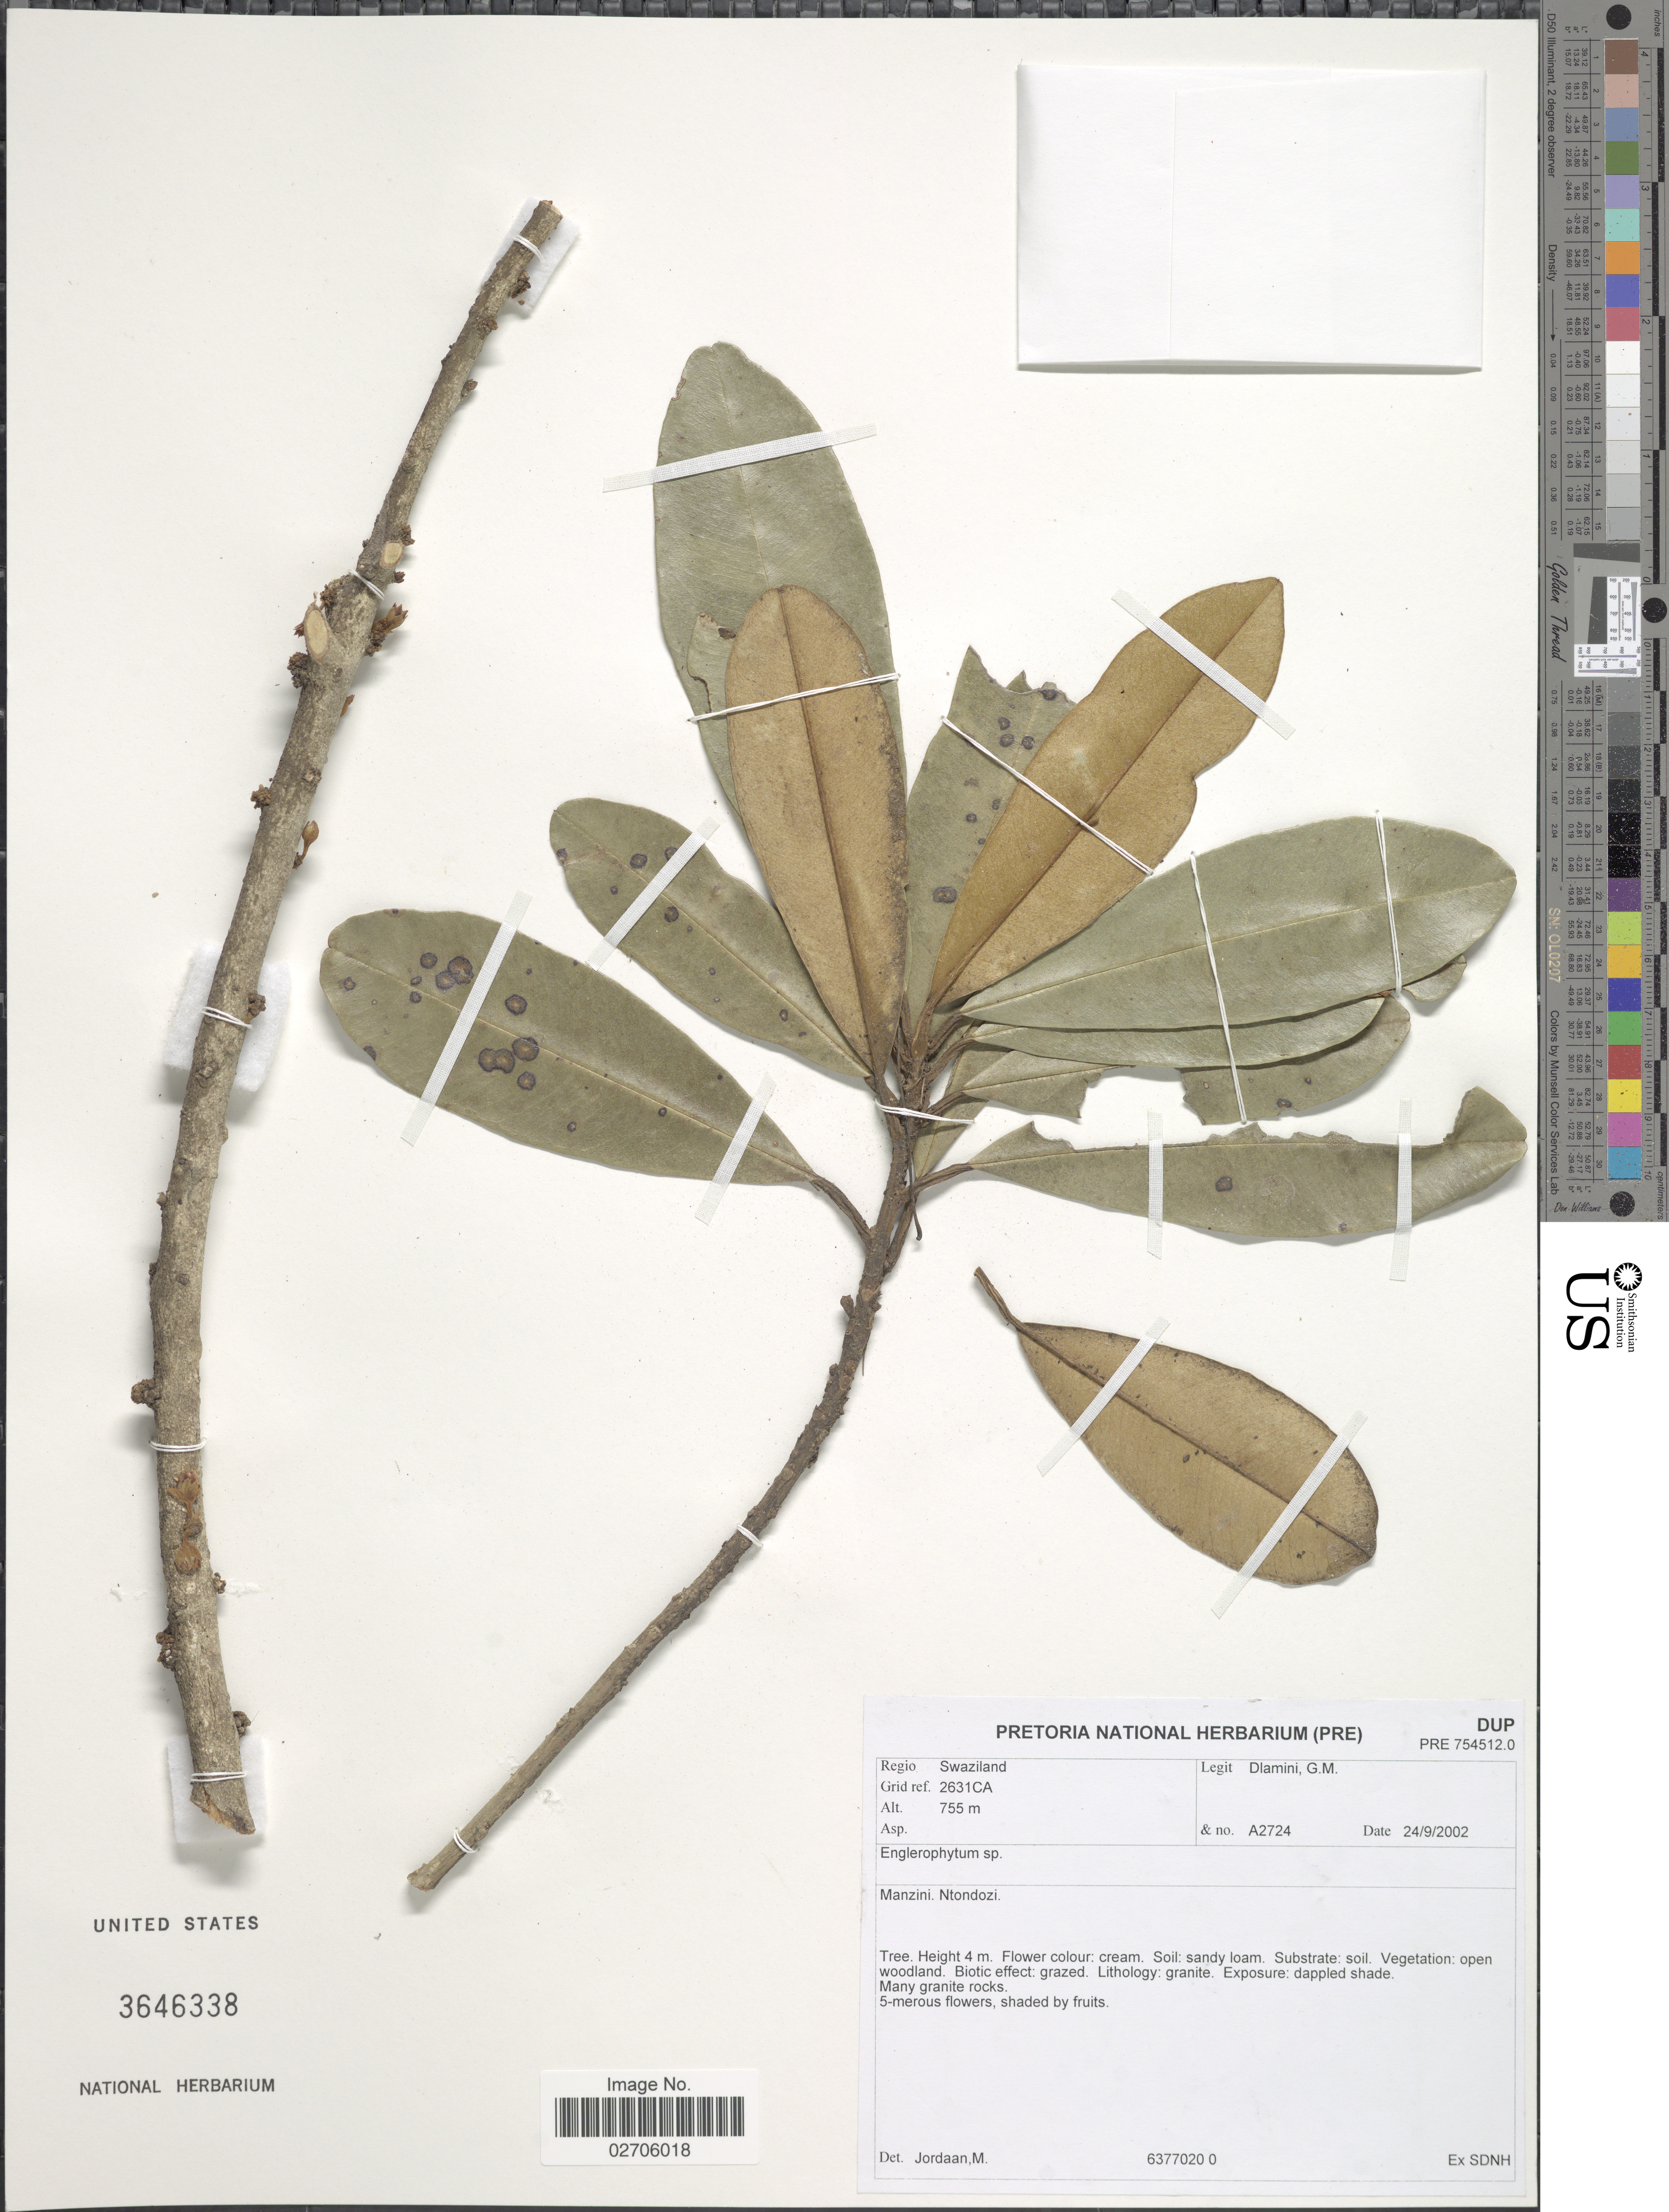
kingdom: Plantae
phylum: Tracheophyta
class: Magnoliopsida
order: Ericales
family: Sapotaceae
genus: Englerophytum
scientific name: Englerophytum sp.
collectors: G. Dlamini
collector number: A2724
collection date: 2002-09-24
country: Eswatini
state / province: Manzini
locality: Ntondozi.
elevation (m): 755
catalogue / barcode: US 3646338